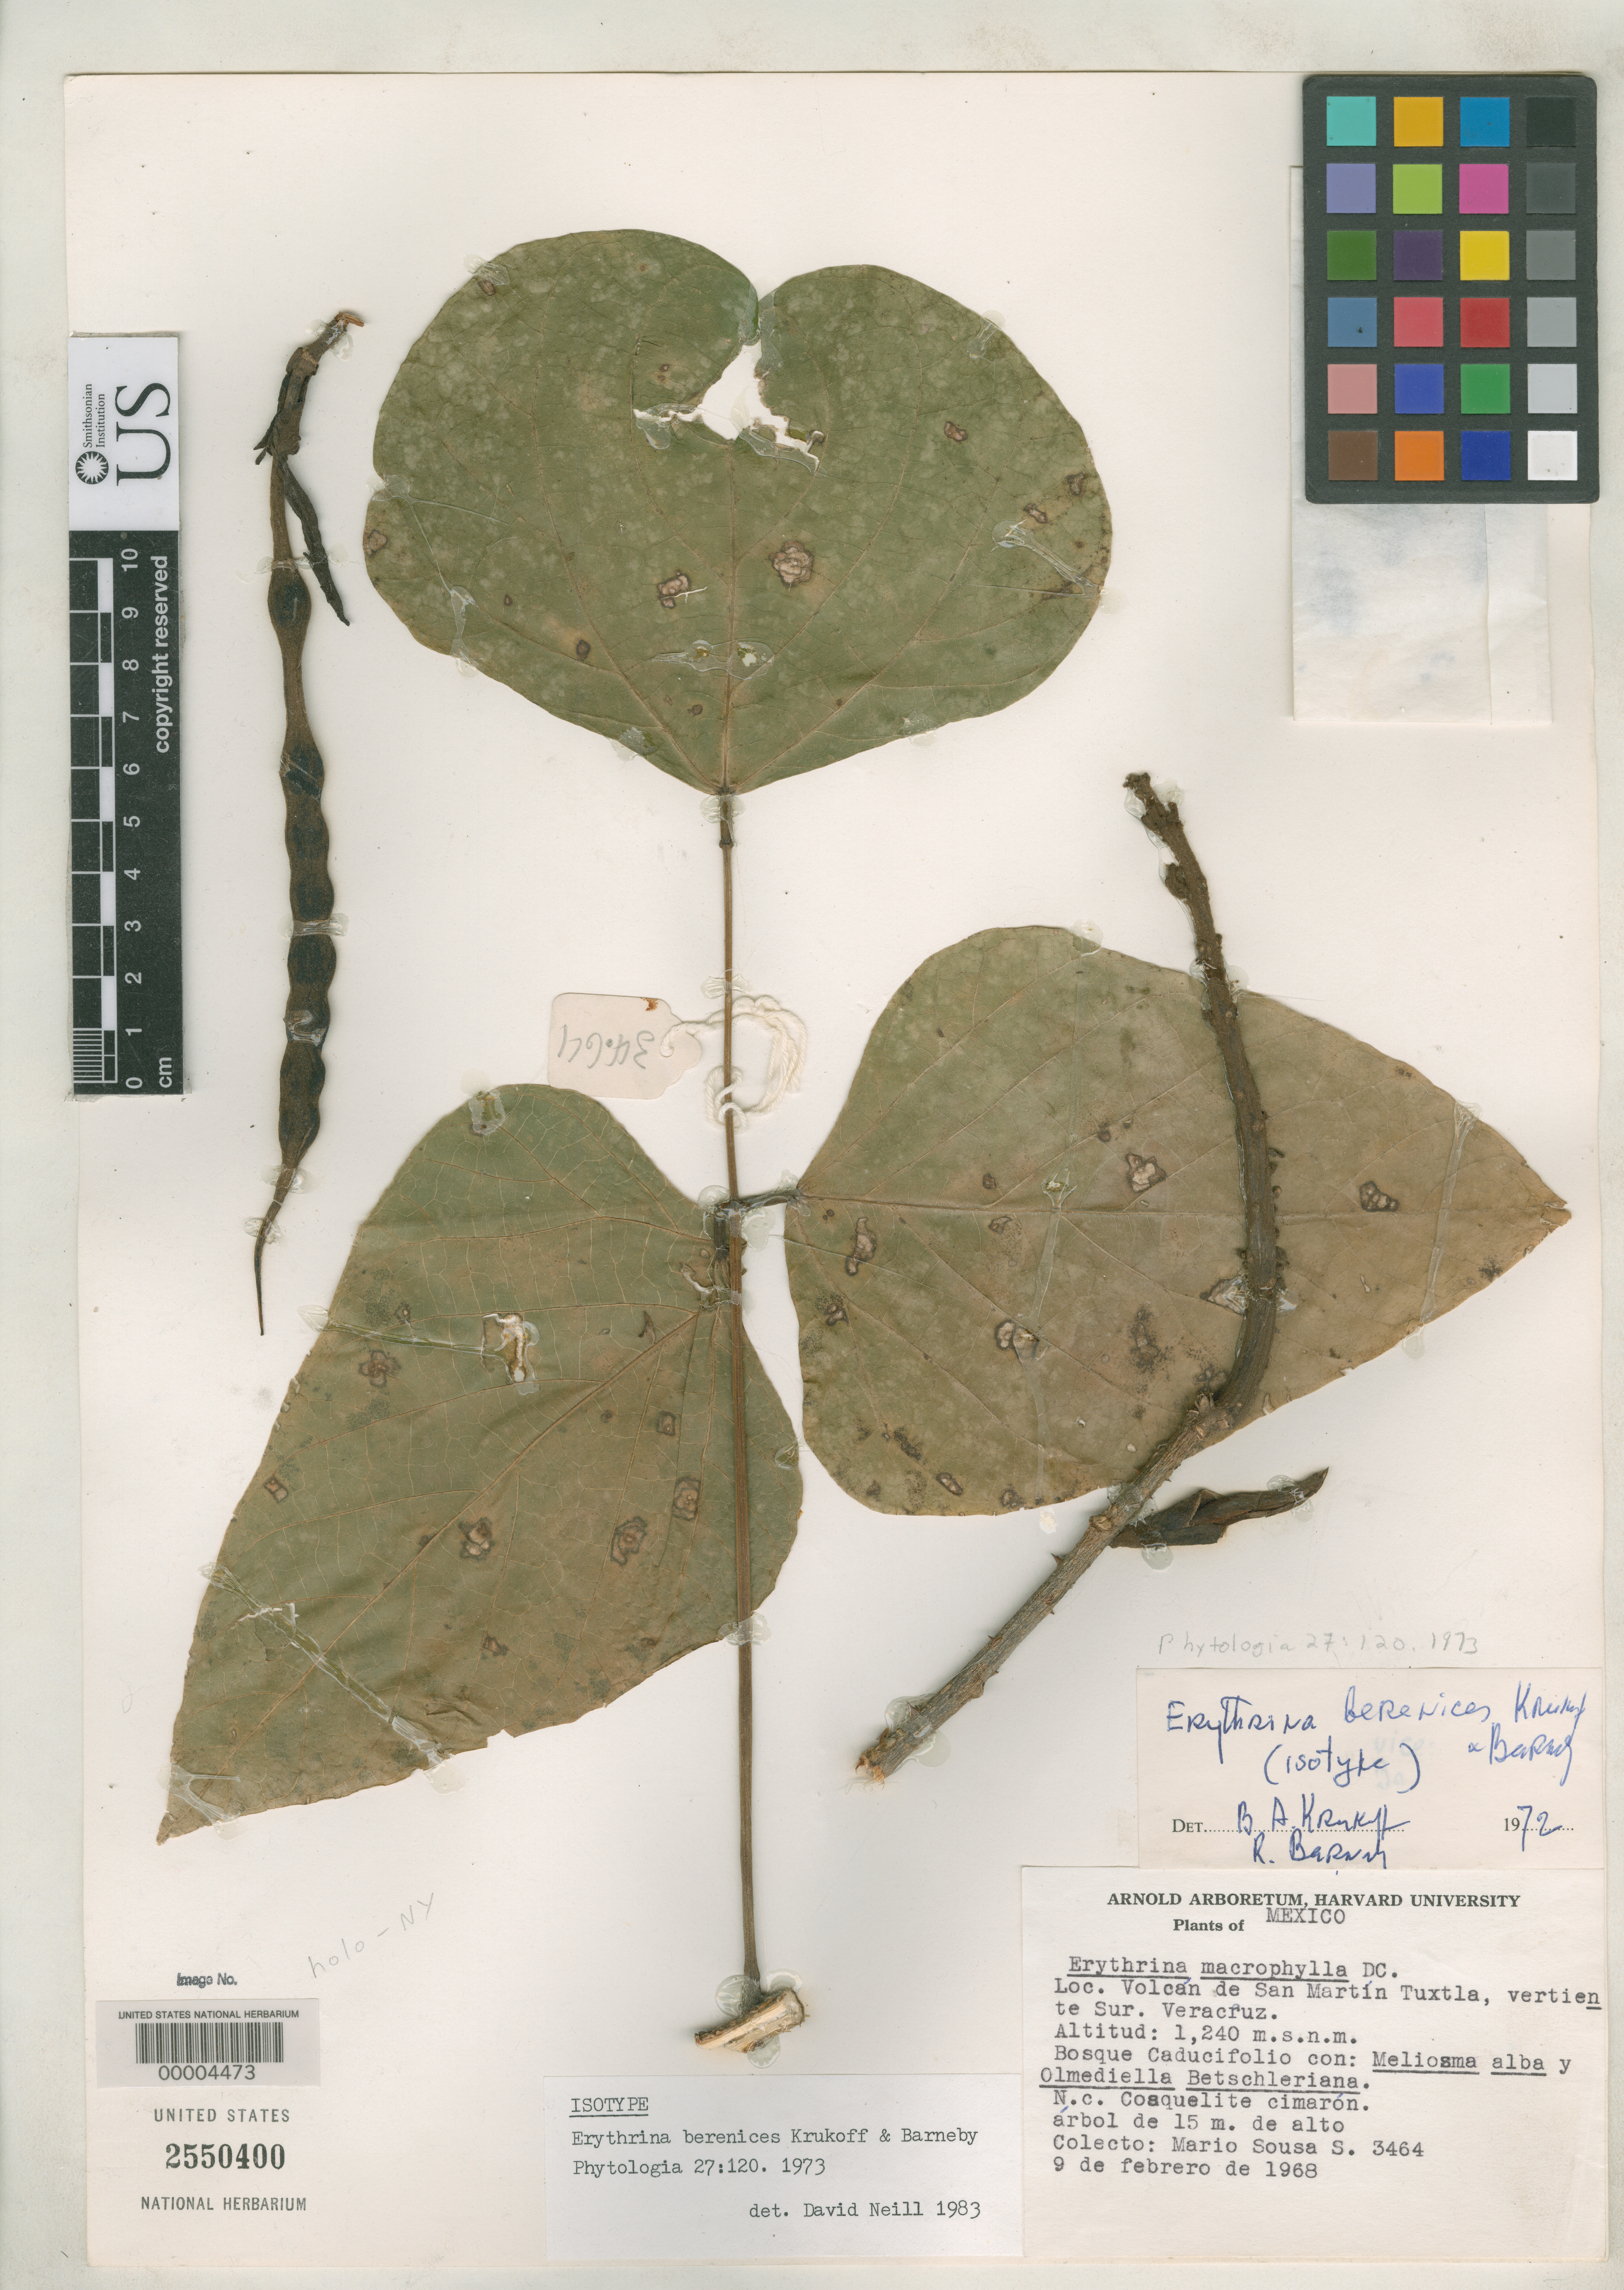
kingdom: Plantae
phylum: Tracheophyta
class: Magnoliopsida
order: Fabales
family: Fabaceae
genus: Erythrina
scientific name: Erythrina berenices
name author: Krukoff & Barneby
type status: Isotype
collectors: M. Sousa S.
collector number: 3464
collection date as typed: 09 Feb 1968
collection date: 1968-02-09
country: Mexico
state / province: Veracruz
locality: San Martin Tuxla Volcano.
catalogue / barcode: US 2550400